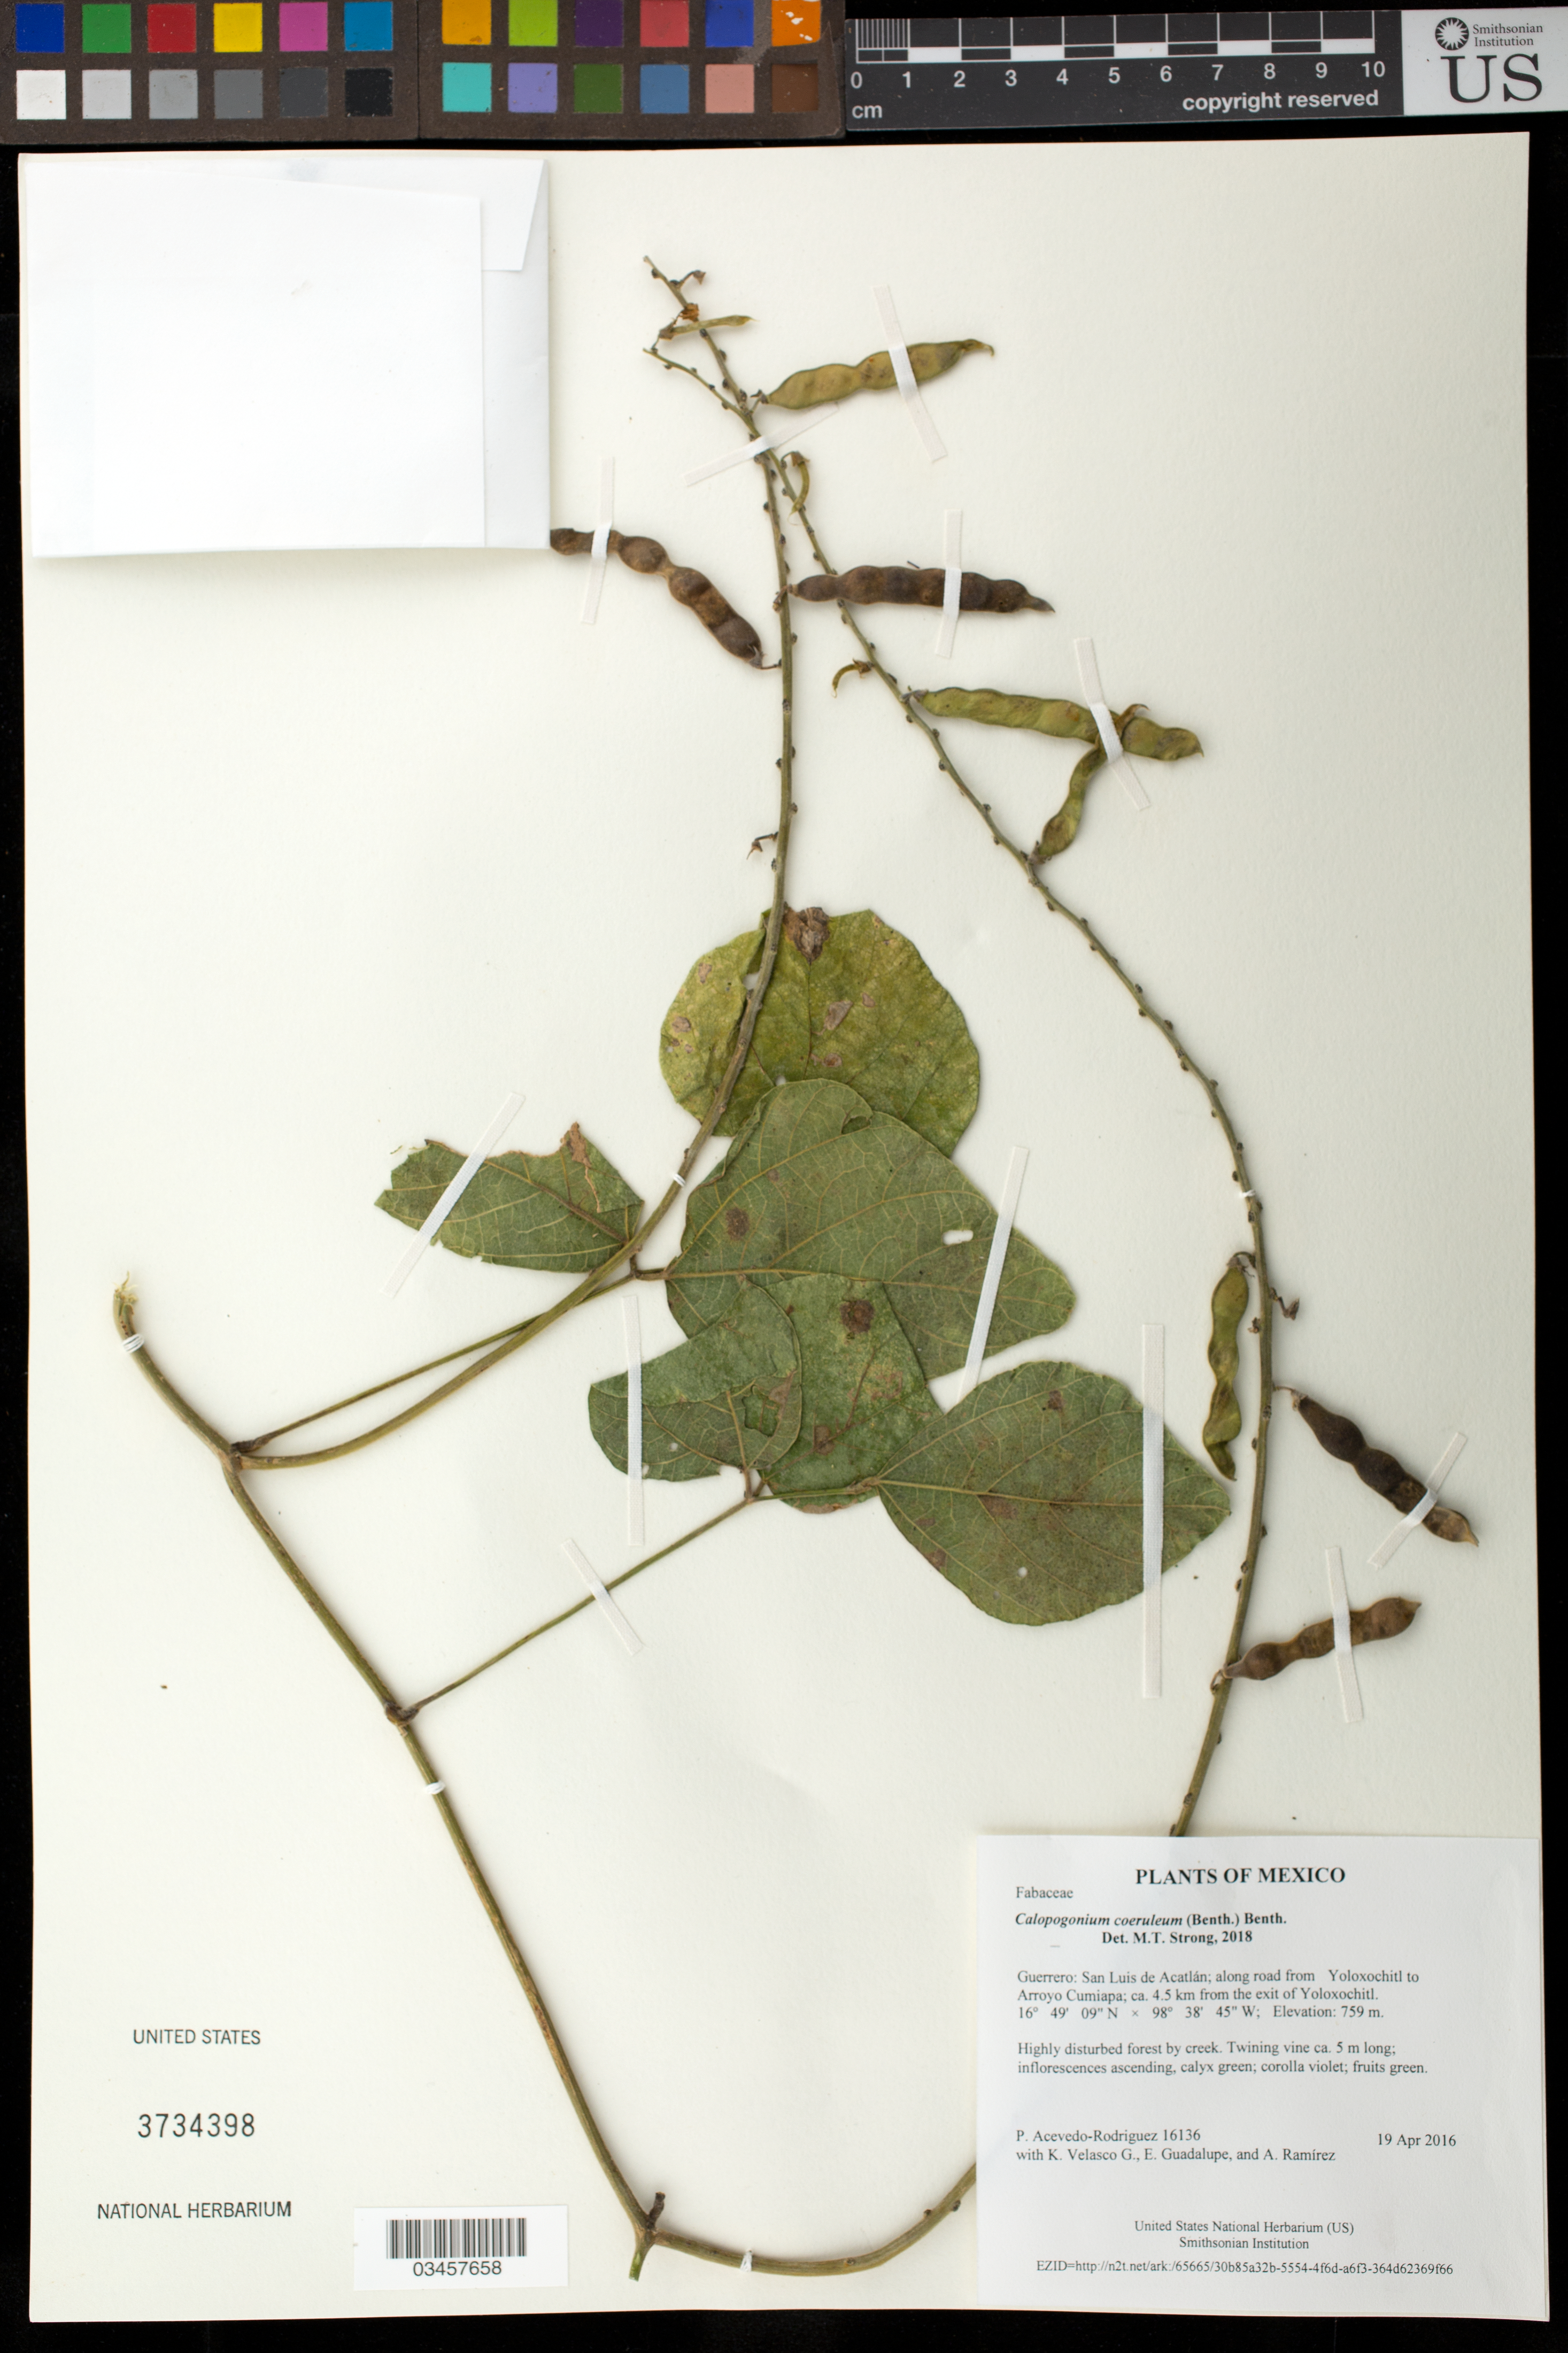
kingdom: Plantae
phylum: Tracheophyta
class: Magnoliopsida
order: Fabales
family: Fabaceae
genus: Calopogonium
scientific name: Calopogonium caeruleum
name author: (Benth.) C. Wright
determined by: Strong, Mark T., (BOT), Smithsonian Institution - National Museum of Natural History (UNITED STATES)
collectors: P. Acevedo-Rodr., K. Velasco G., E. Guadalupe & A. Ramírez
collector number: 16136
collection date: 2016-04-19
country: Mexico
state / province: Guerrero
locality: San Luis de Acatlán; along road from Yoloxochitl to Arroyo Cumiapa; ca. 4.5 km from the exit of Yoloxochitl.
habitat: Highly disturbed forest by creek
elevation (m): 759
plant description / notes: US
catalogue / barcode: US 3734398